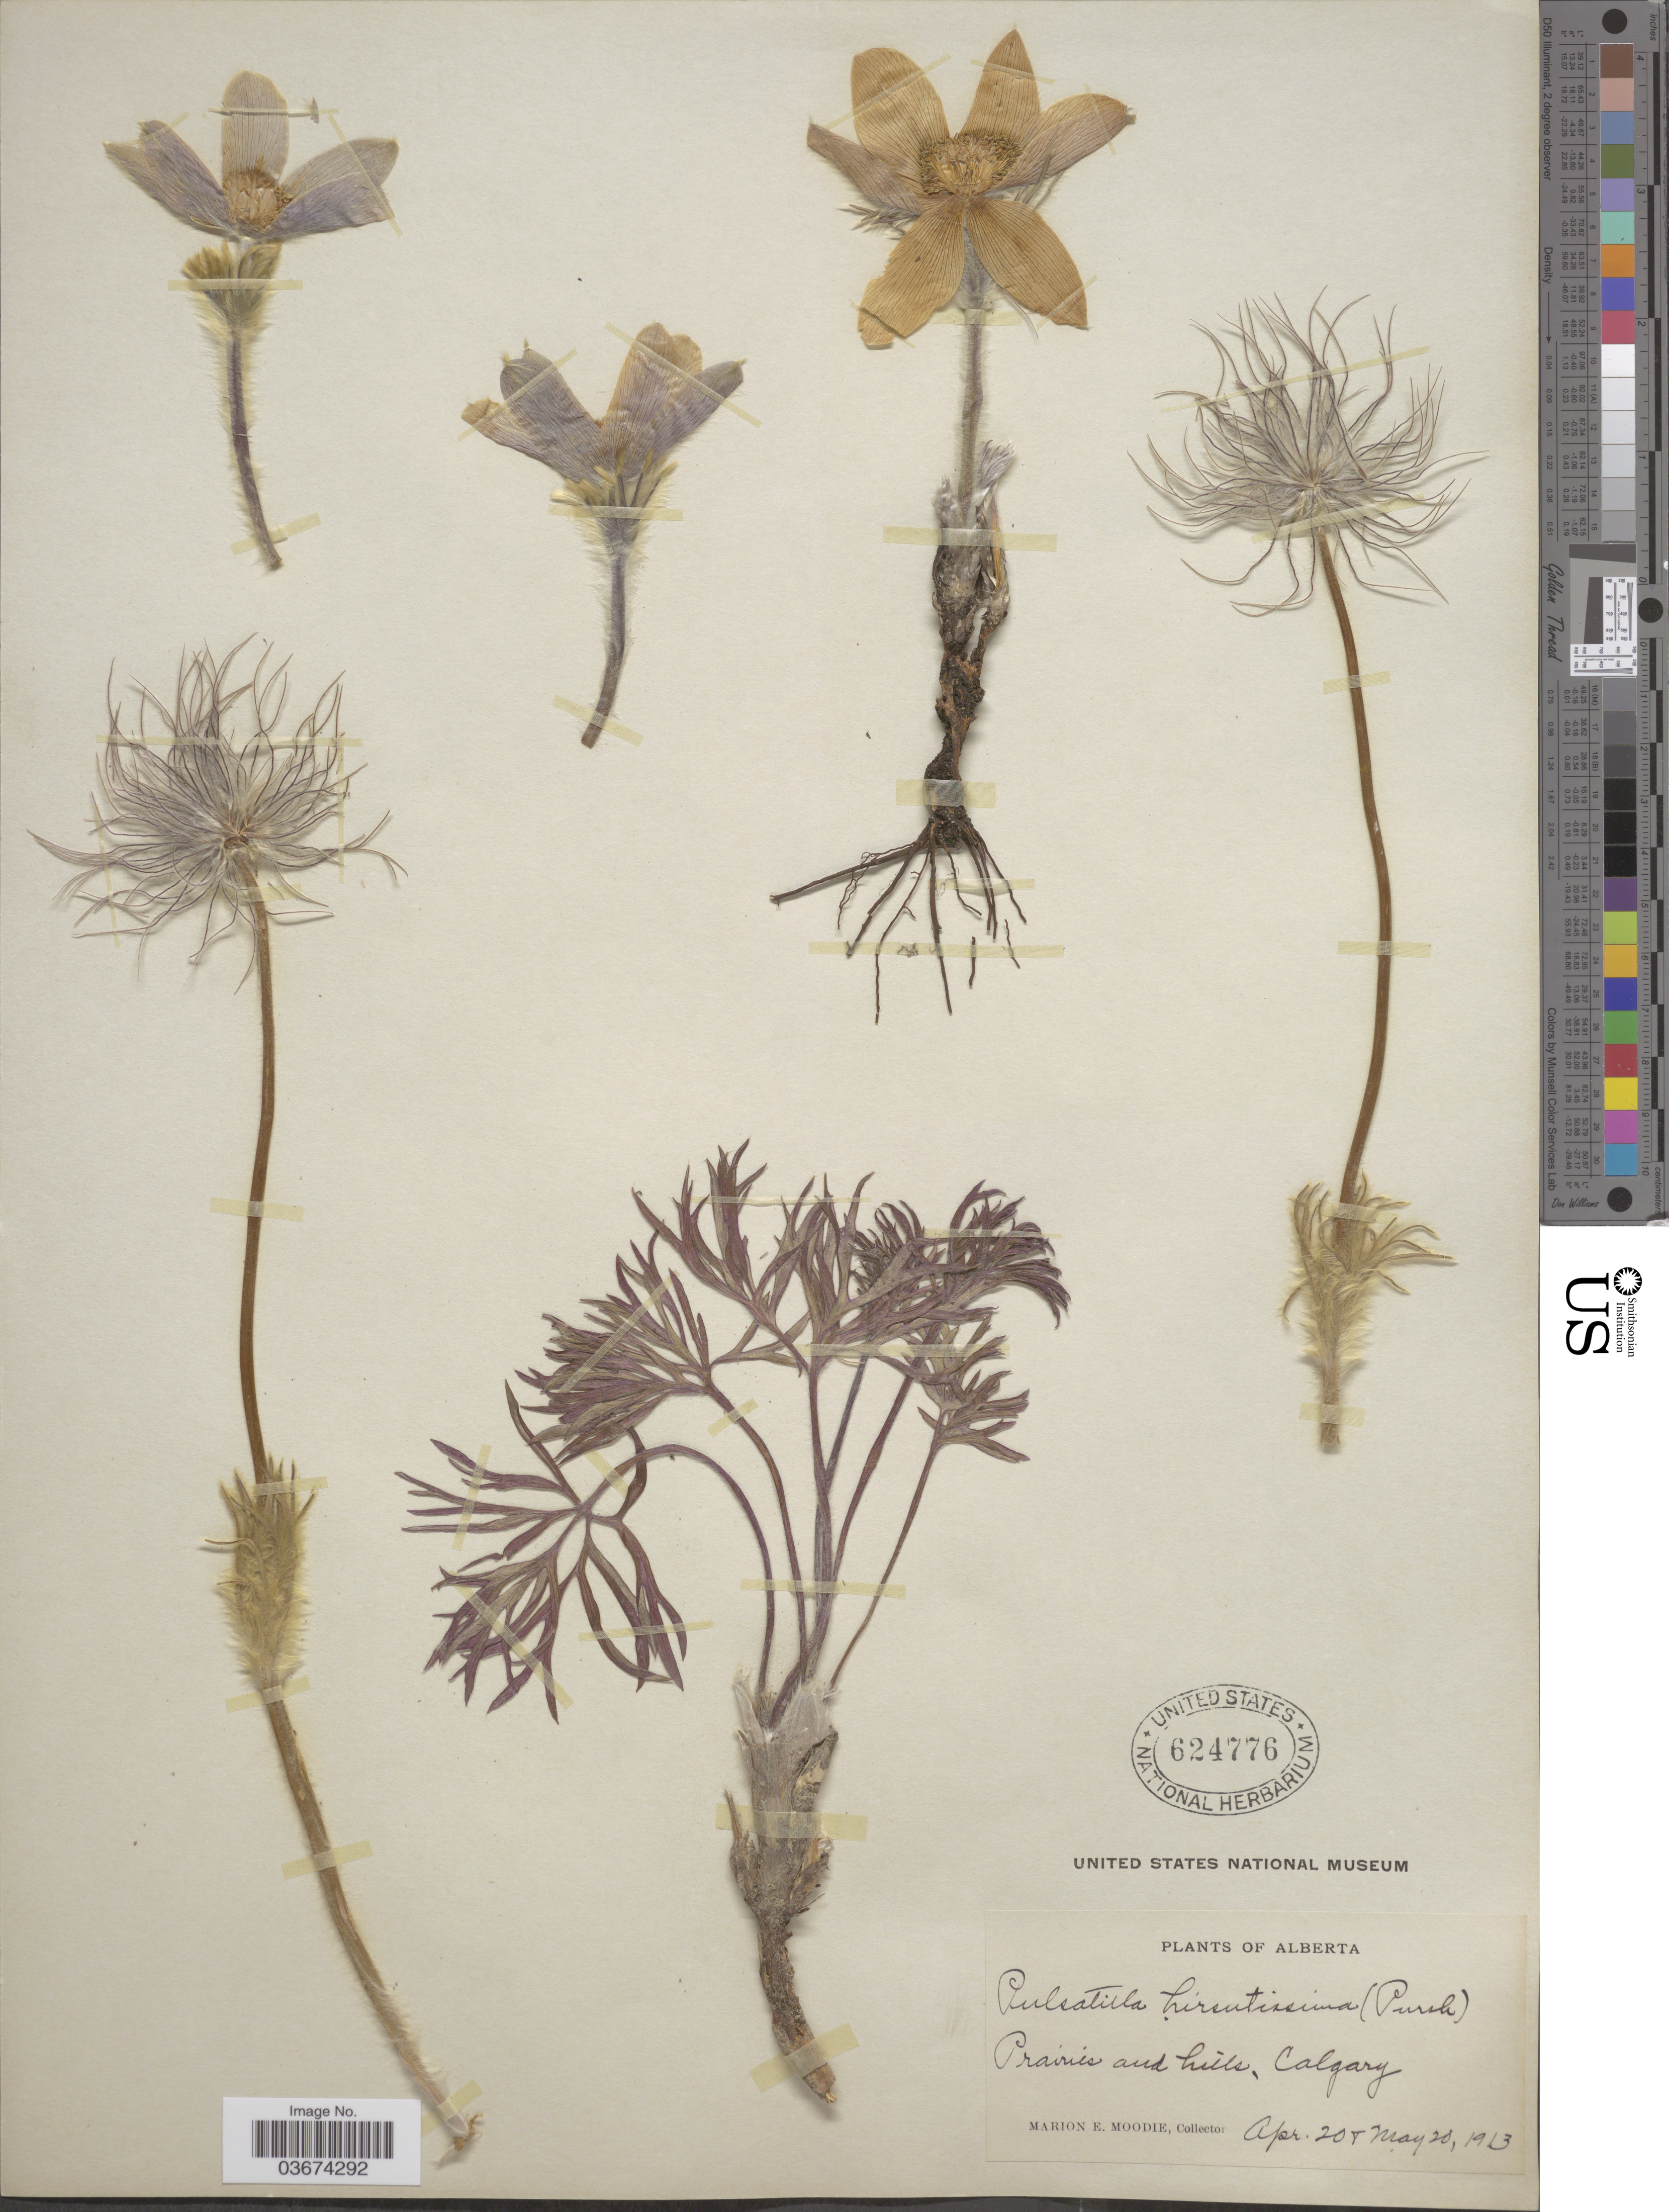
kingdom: Plantae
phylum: Tracheophyta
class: Magnoliopsida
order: Ranunculales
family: Ranunculaceae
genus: Pulsatilla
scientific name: Pulsatilla nuttalliana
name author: (DC.) Bercht. & J. Presl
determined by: Strong, Mark T., (BOT), Smithsonian Institution - National Museum of Natural History (UNITED STATES)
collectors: M. E. Moodie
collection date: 1913-04-20/1913-05-20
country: Canada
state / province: Alberta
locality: Prairies and hills, Calgary.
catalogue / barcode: US 624776